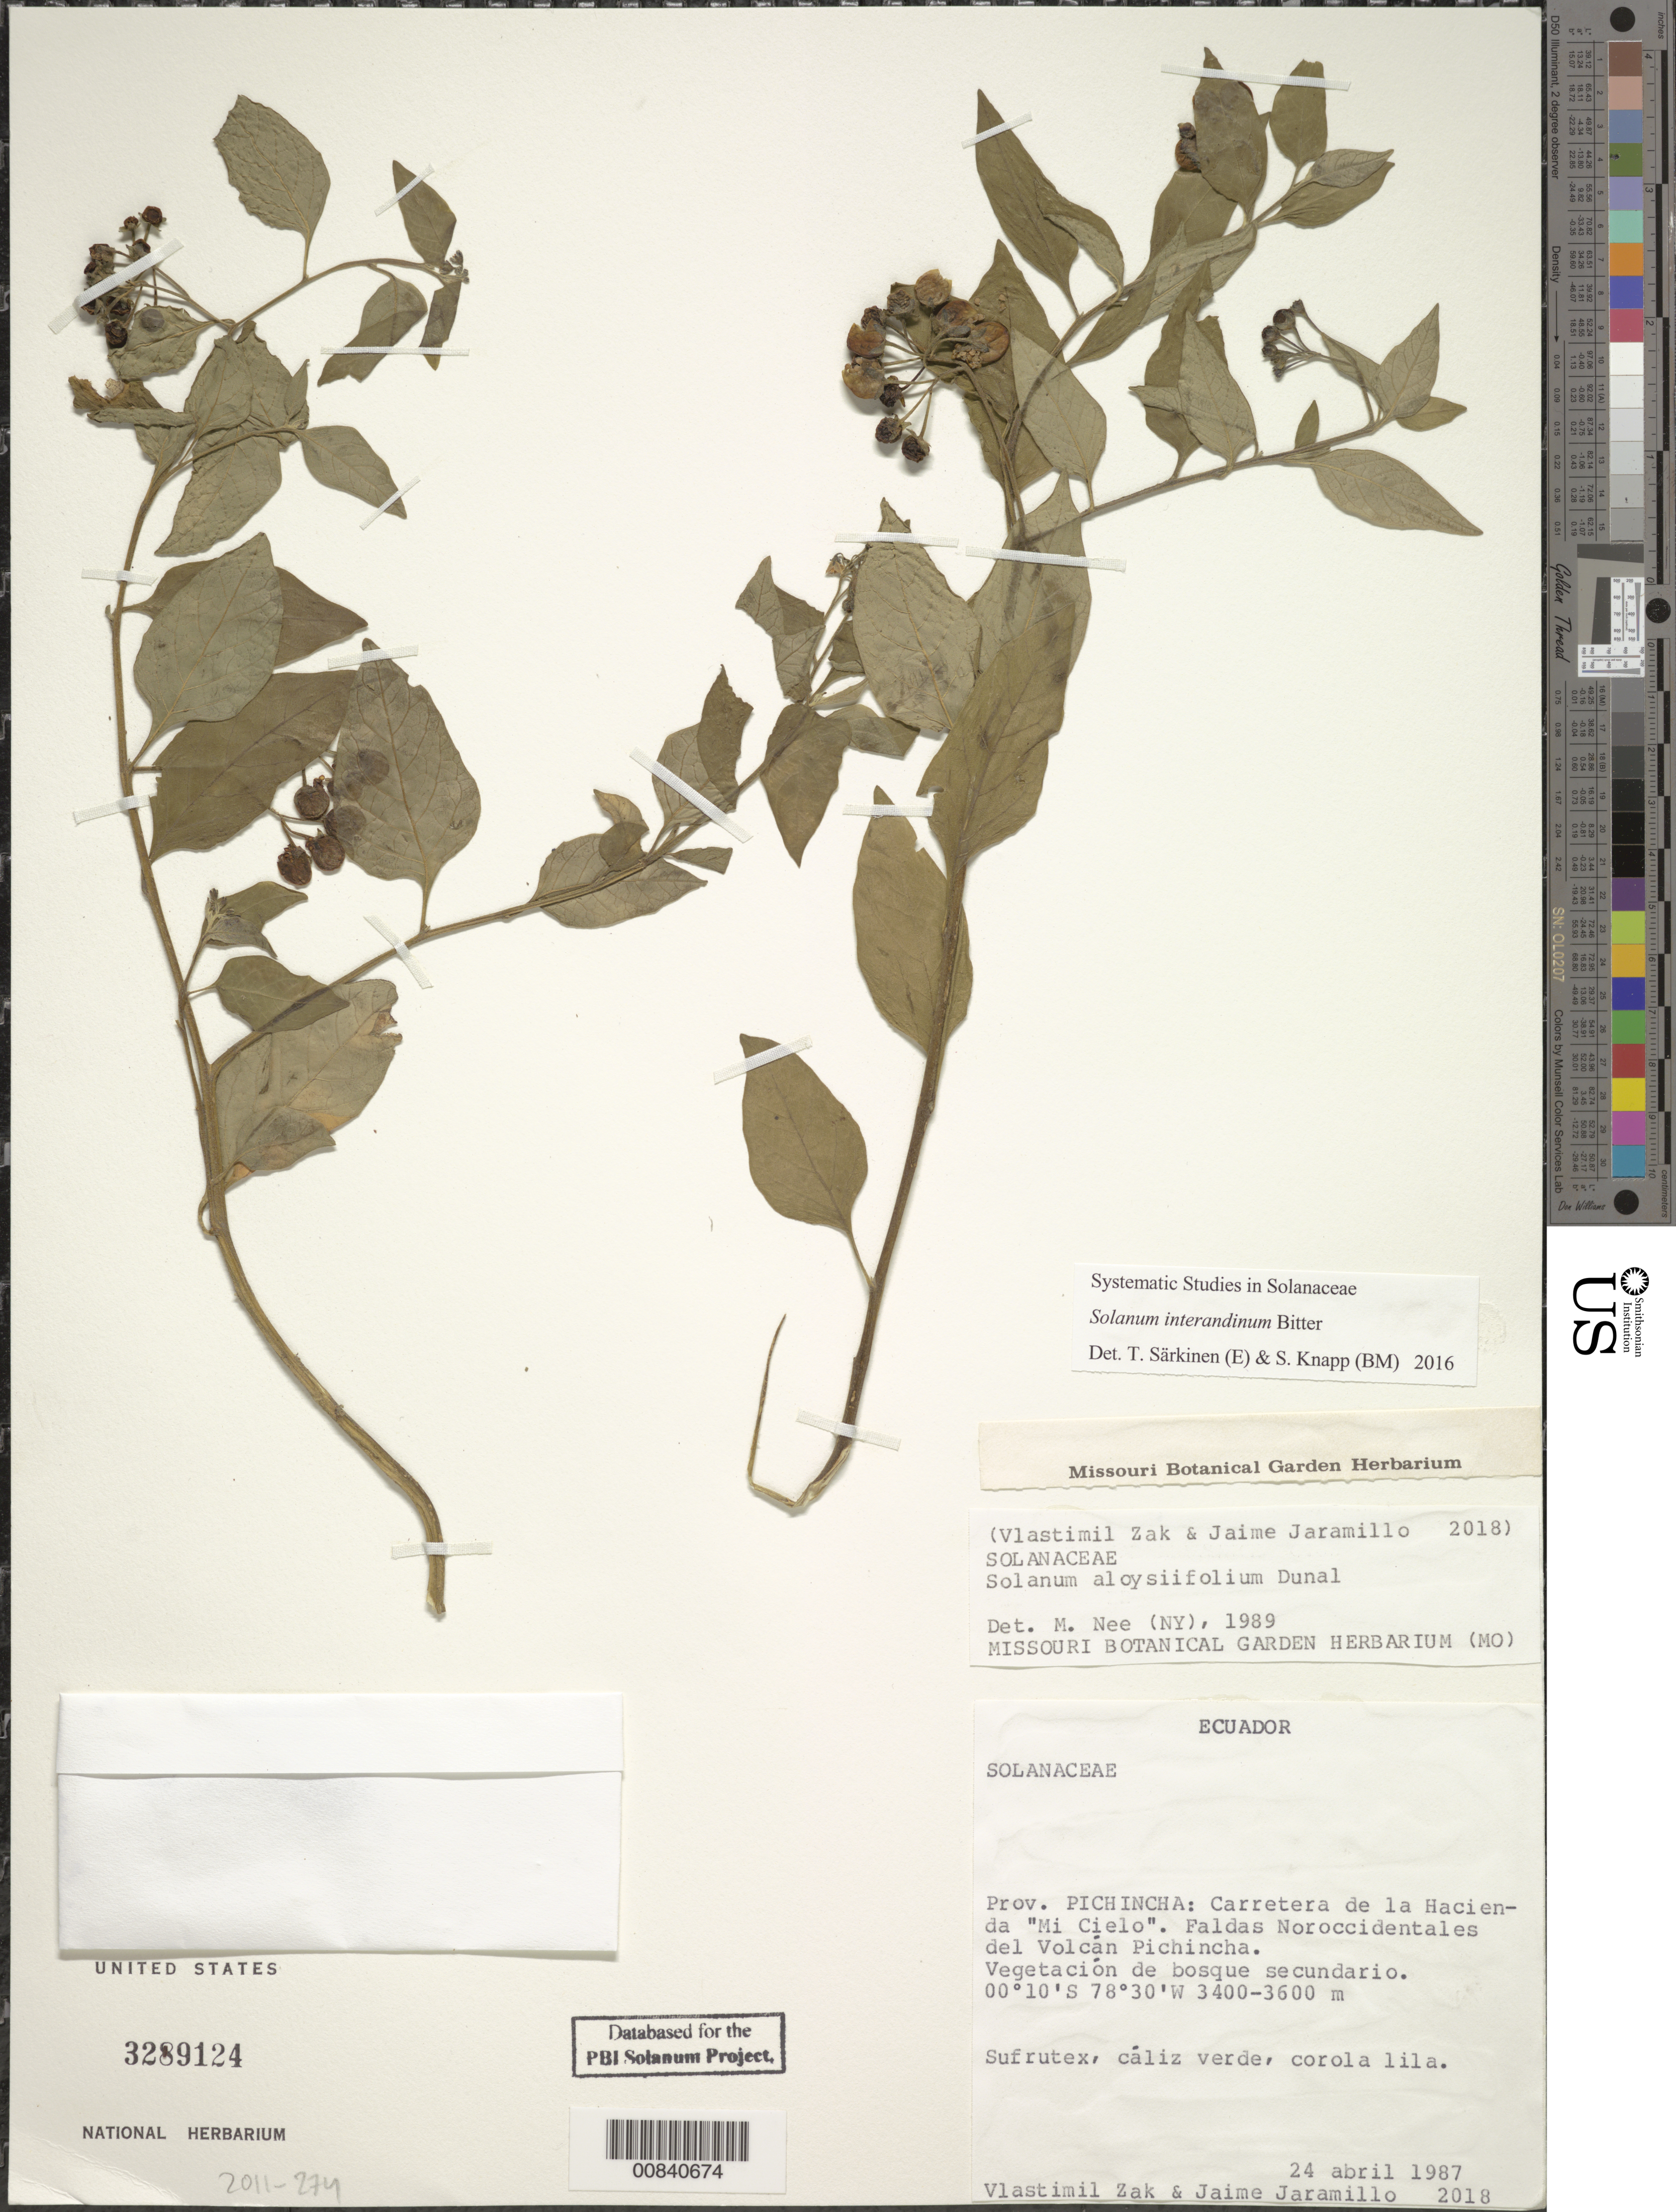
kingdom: Plantae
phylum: Tracheophyta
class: Magnoliopsida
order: Solanales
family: Solanaceae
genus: Solanum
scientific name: Solanum interandinum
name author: Bitter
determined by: Särkinen, T.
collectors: V. Zak & J. L. Jaramillo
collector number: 2018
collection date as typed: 24 May 1987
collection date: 1987-05-24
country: Ecuador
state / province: Pichincha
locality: Carretera de la Hacienda "Mi Cielo:. Faldas Noroccidentales del Volcan Pichincha.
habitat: Vegetacion de bosque secundario.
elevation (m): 3400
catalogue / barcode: US 3289124